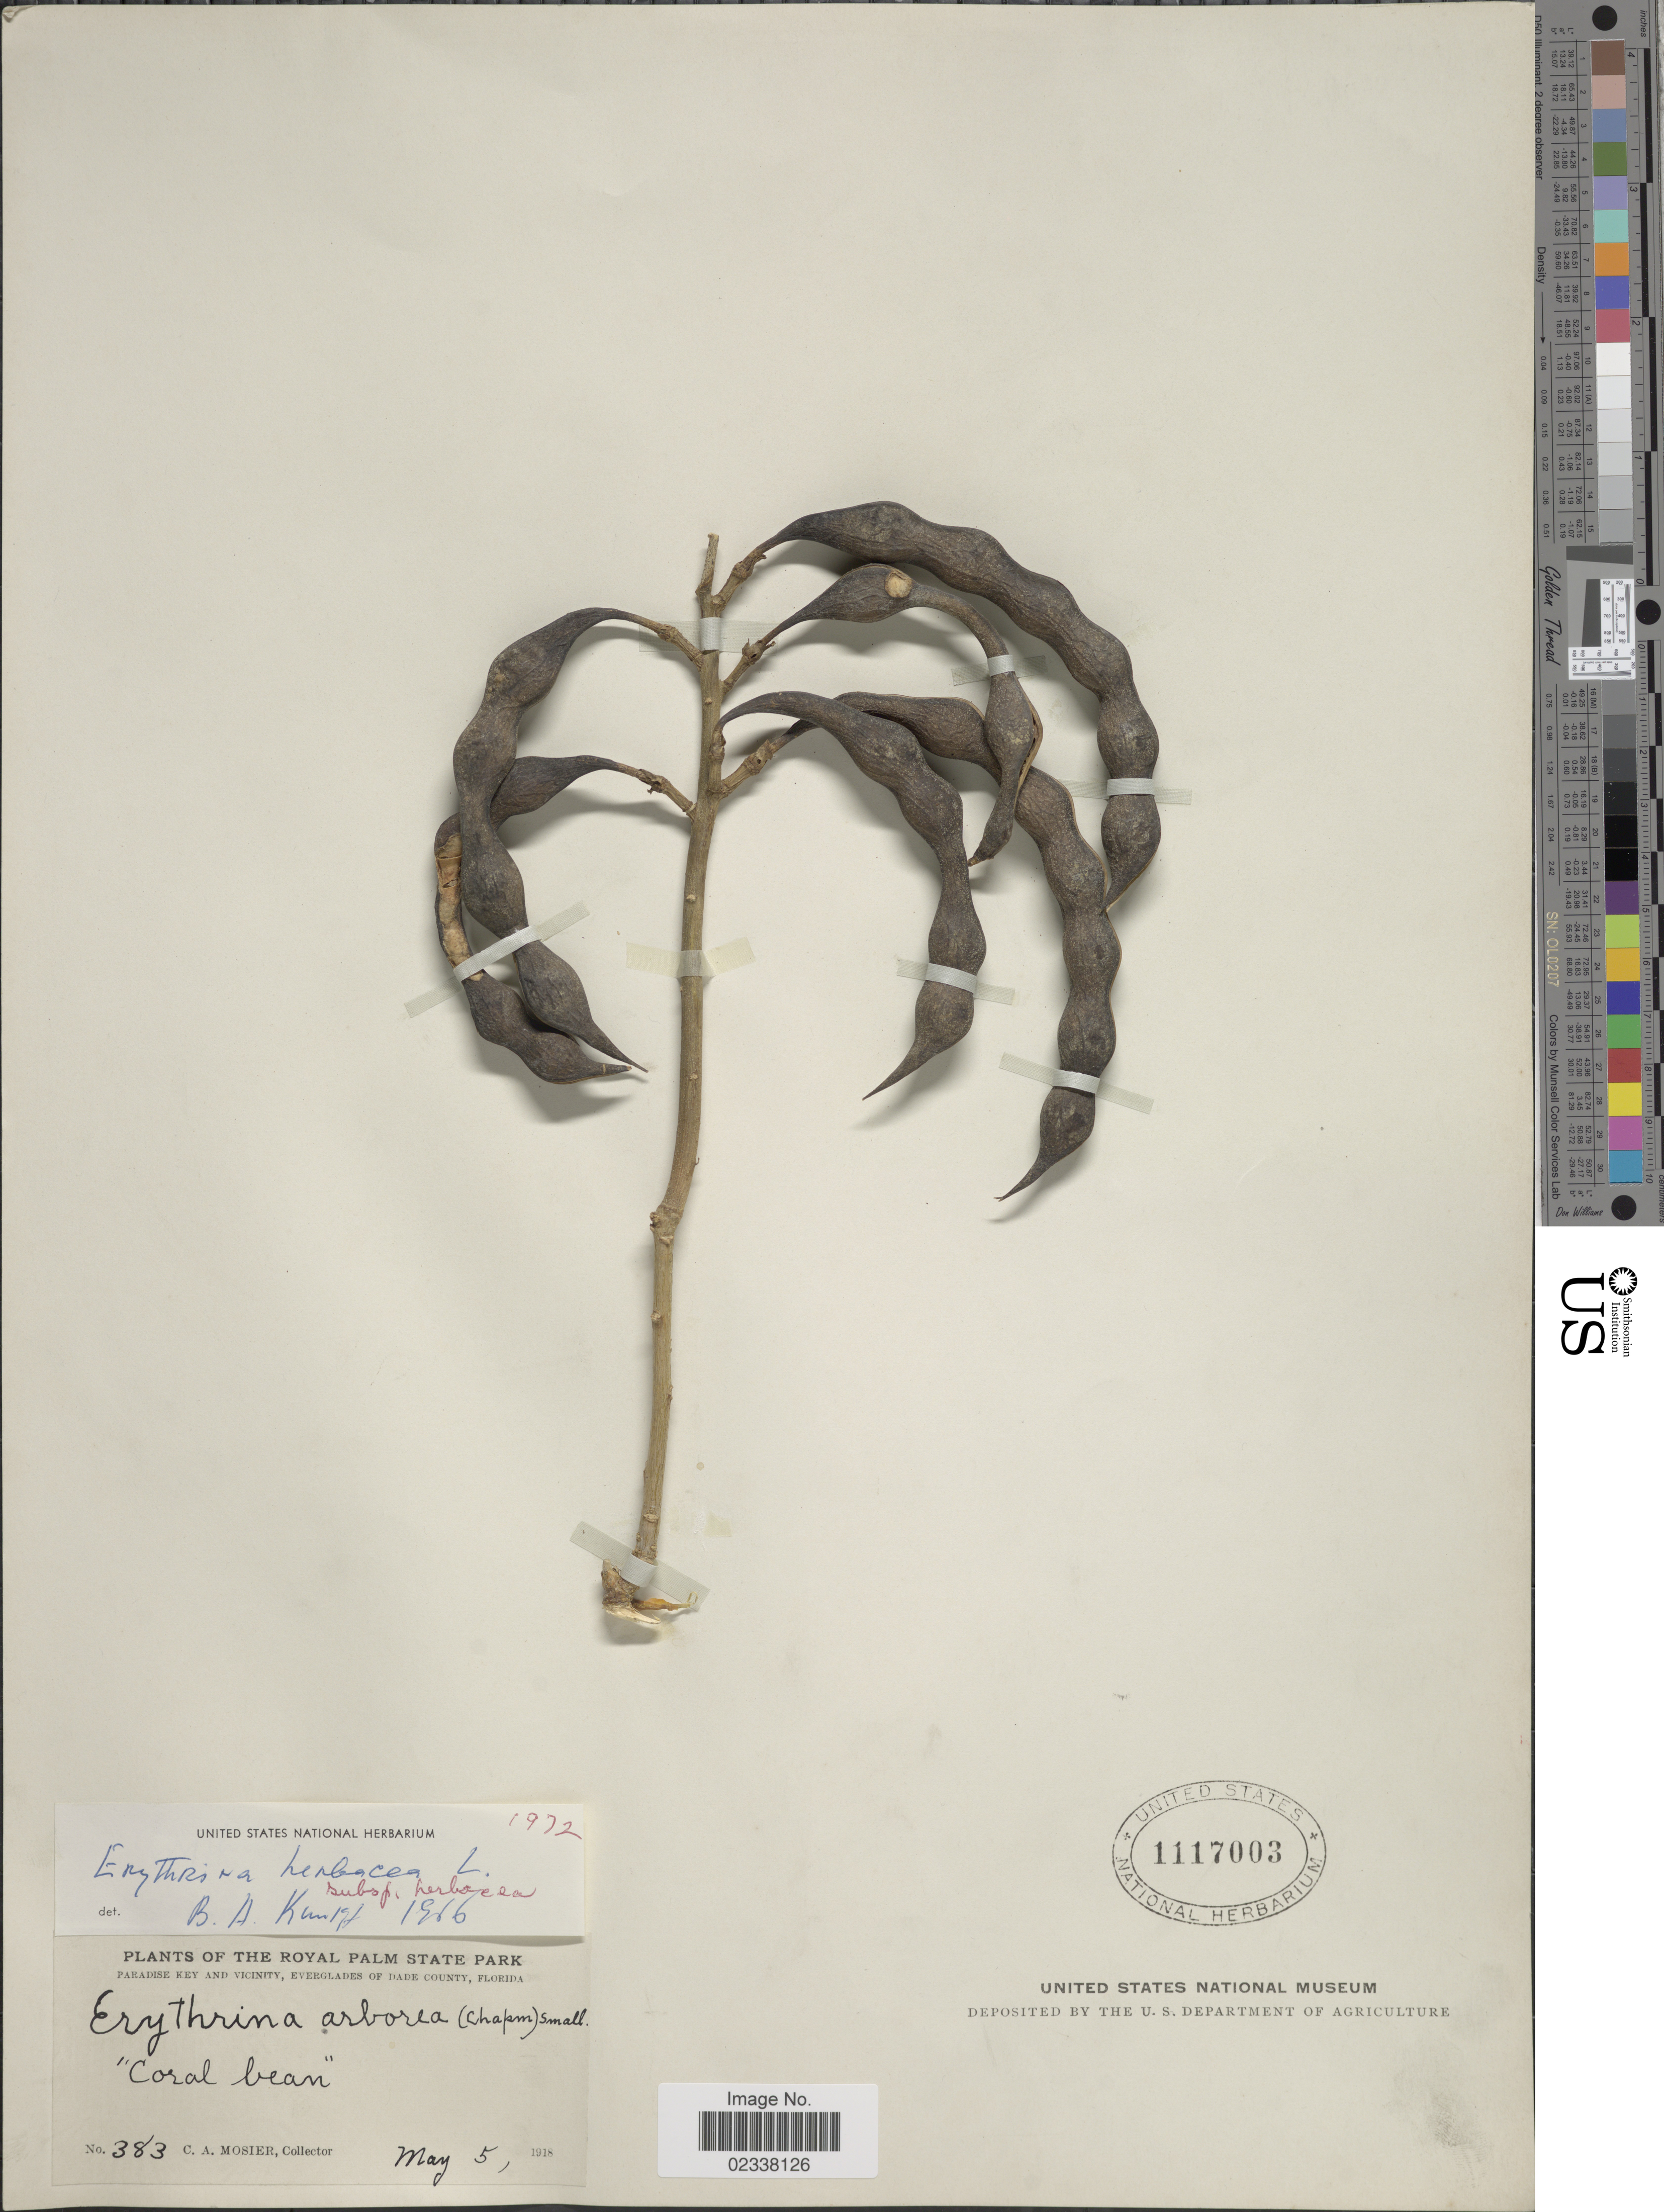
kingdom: Plantae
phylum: Tracheophyta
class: Magnoliopsida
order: Fabales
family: Fabaceae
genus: Erythrina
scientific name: Erythrina herbacea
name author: L.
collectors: C. A. Mosier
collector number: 383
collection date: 1918-05-05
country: United States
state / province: Florida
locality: Royal Palm State Park. Paradise Key and vicinity, Everglades of Dade County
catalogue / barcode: US 1117003